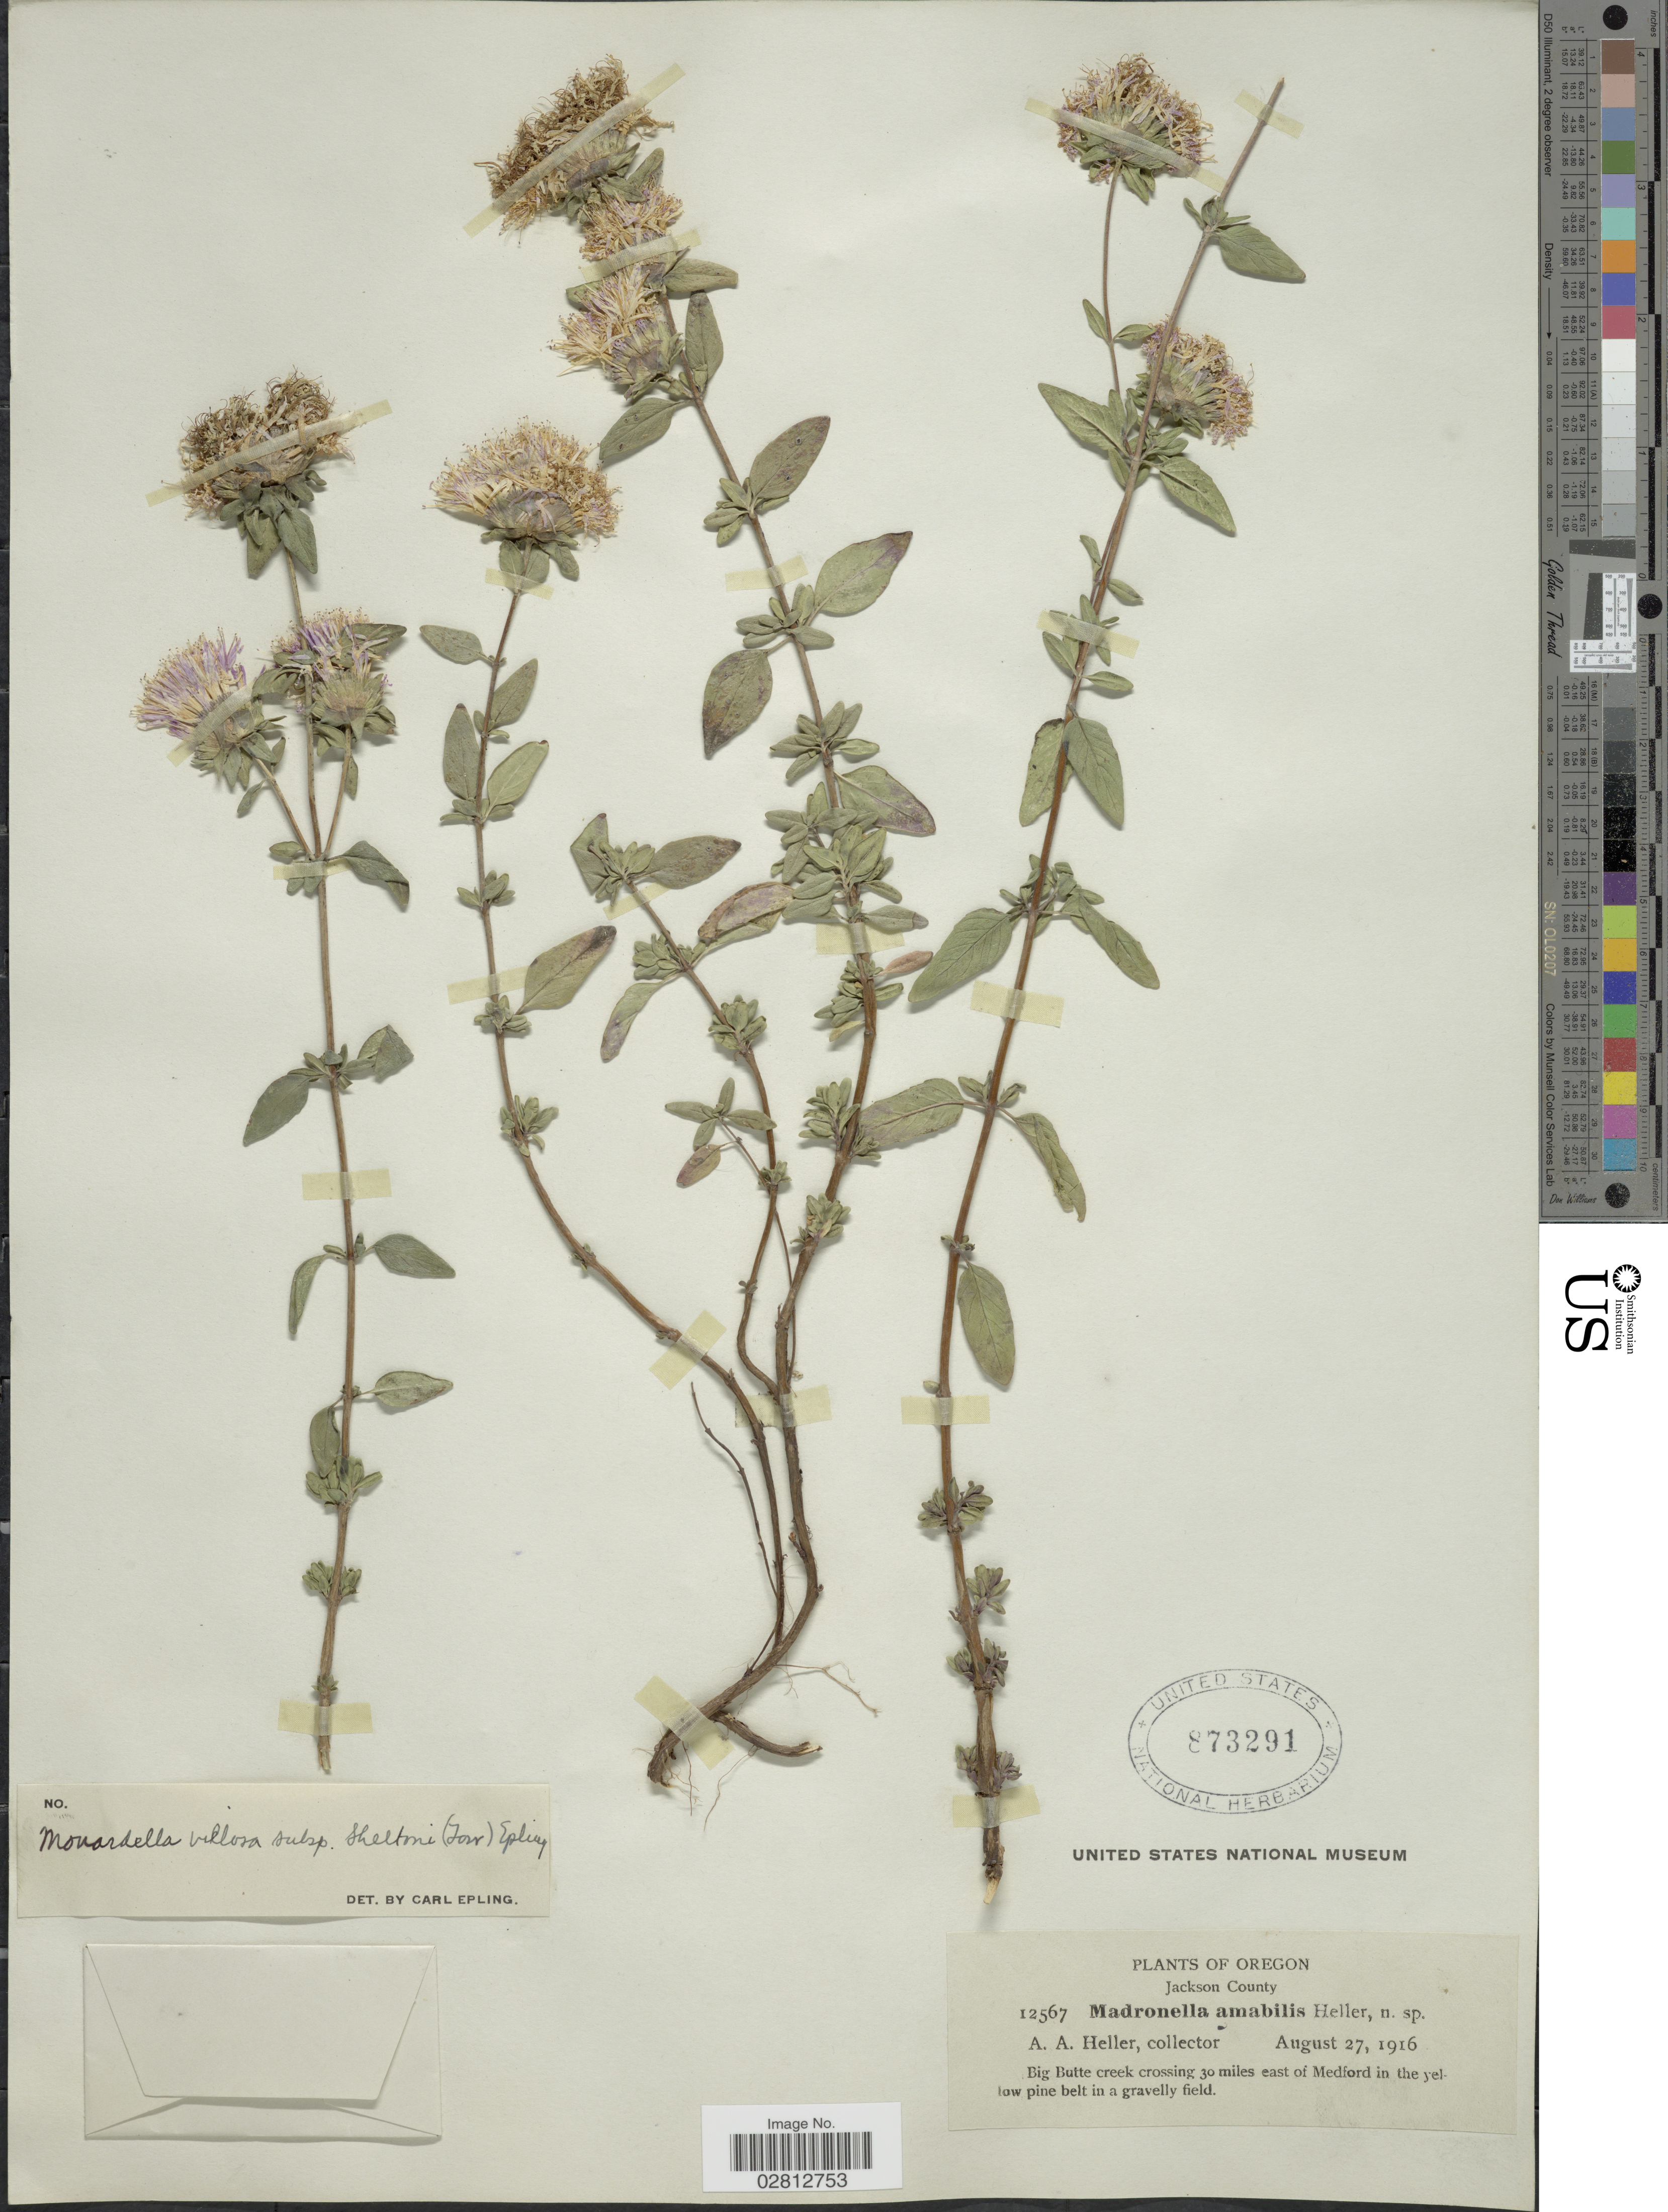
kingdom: Plantae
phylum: Tracheophyta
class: Magnoliopsida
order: Lamiales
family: Lamiaceae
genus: Monardella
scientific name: Monardella villosa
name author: Benth.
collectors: A. A. Heller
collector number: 12567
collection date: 1916-08-27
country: United States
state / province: Oregon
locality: Jackson County, Big Butte creek crossing 30 miles east of Medford.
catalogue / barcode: US 873291